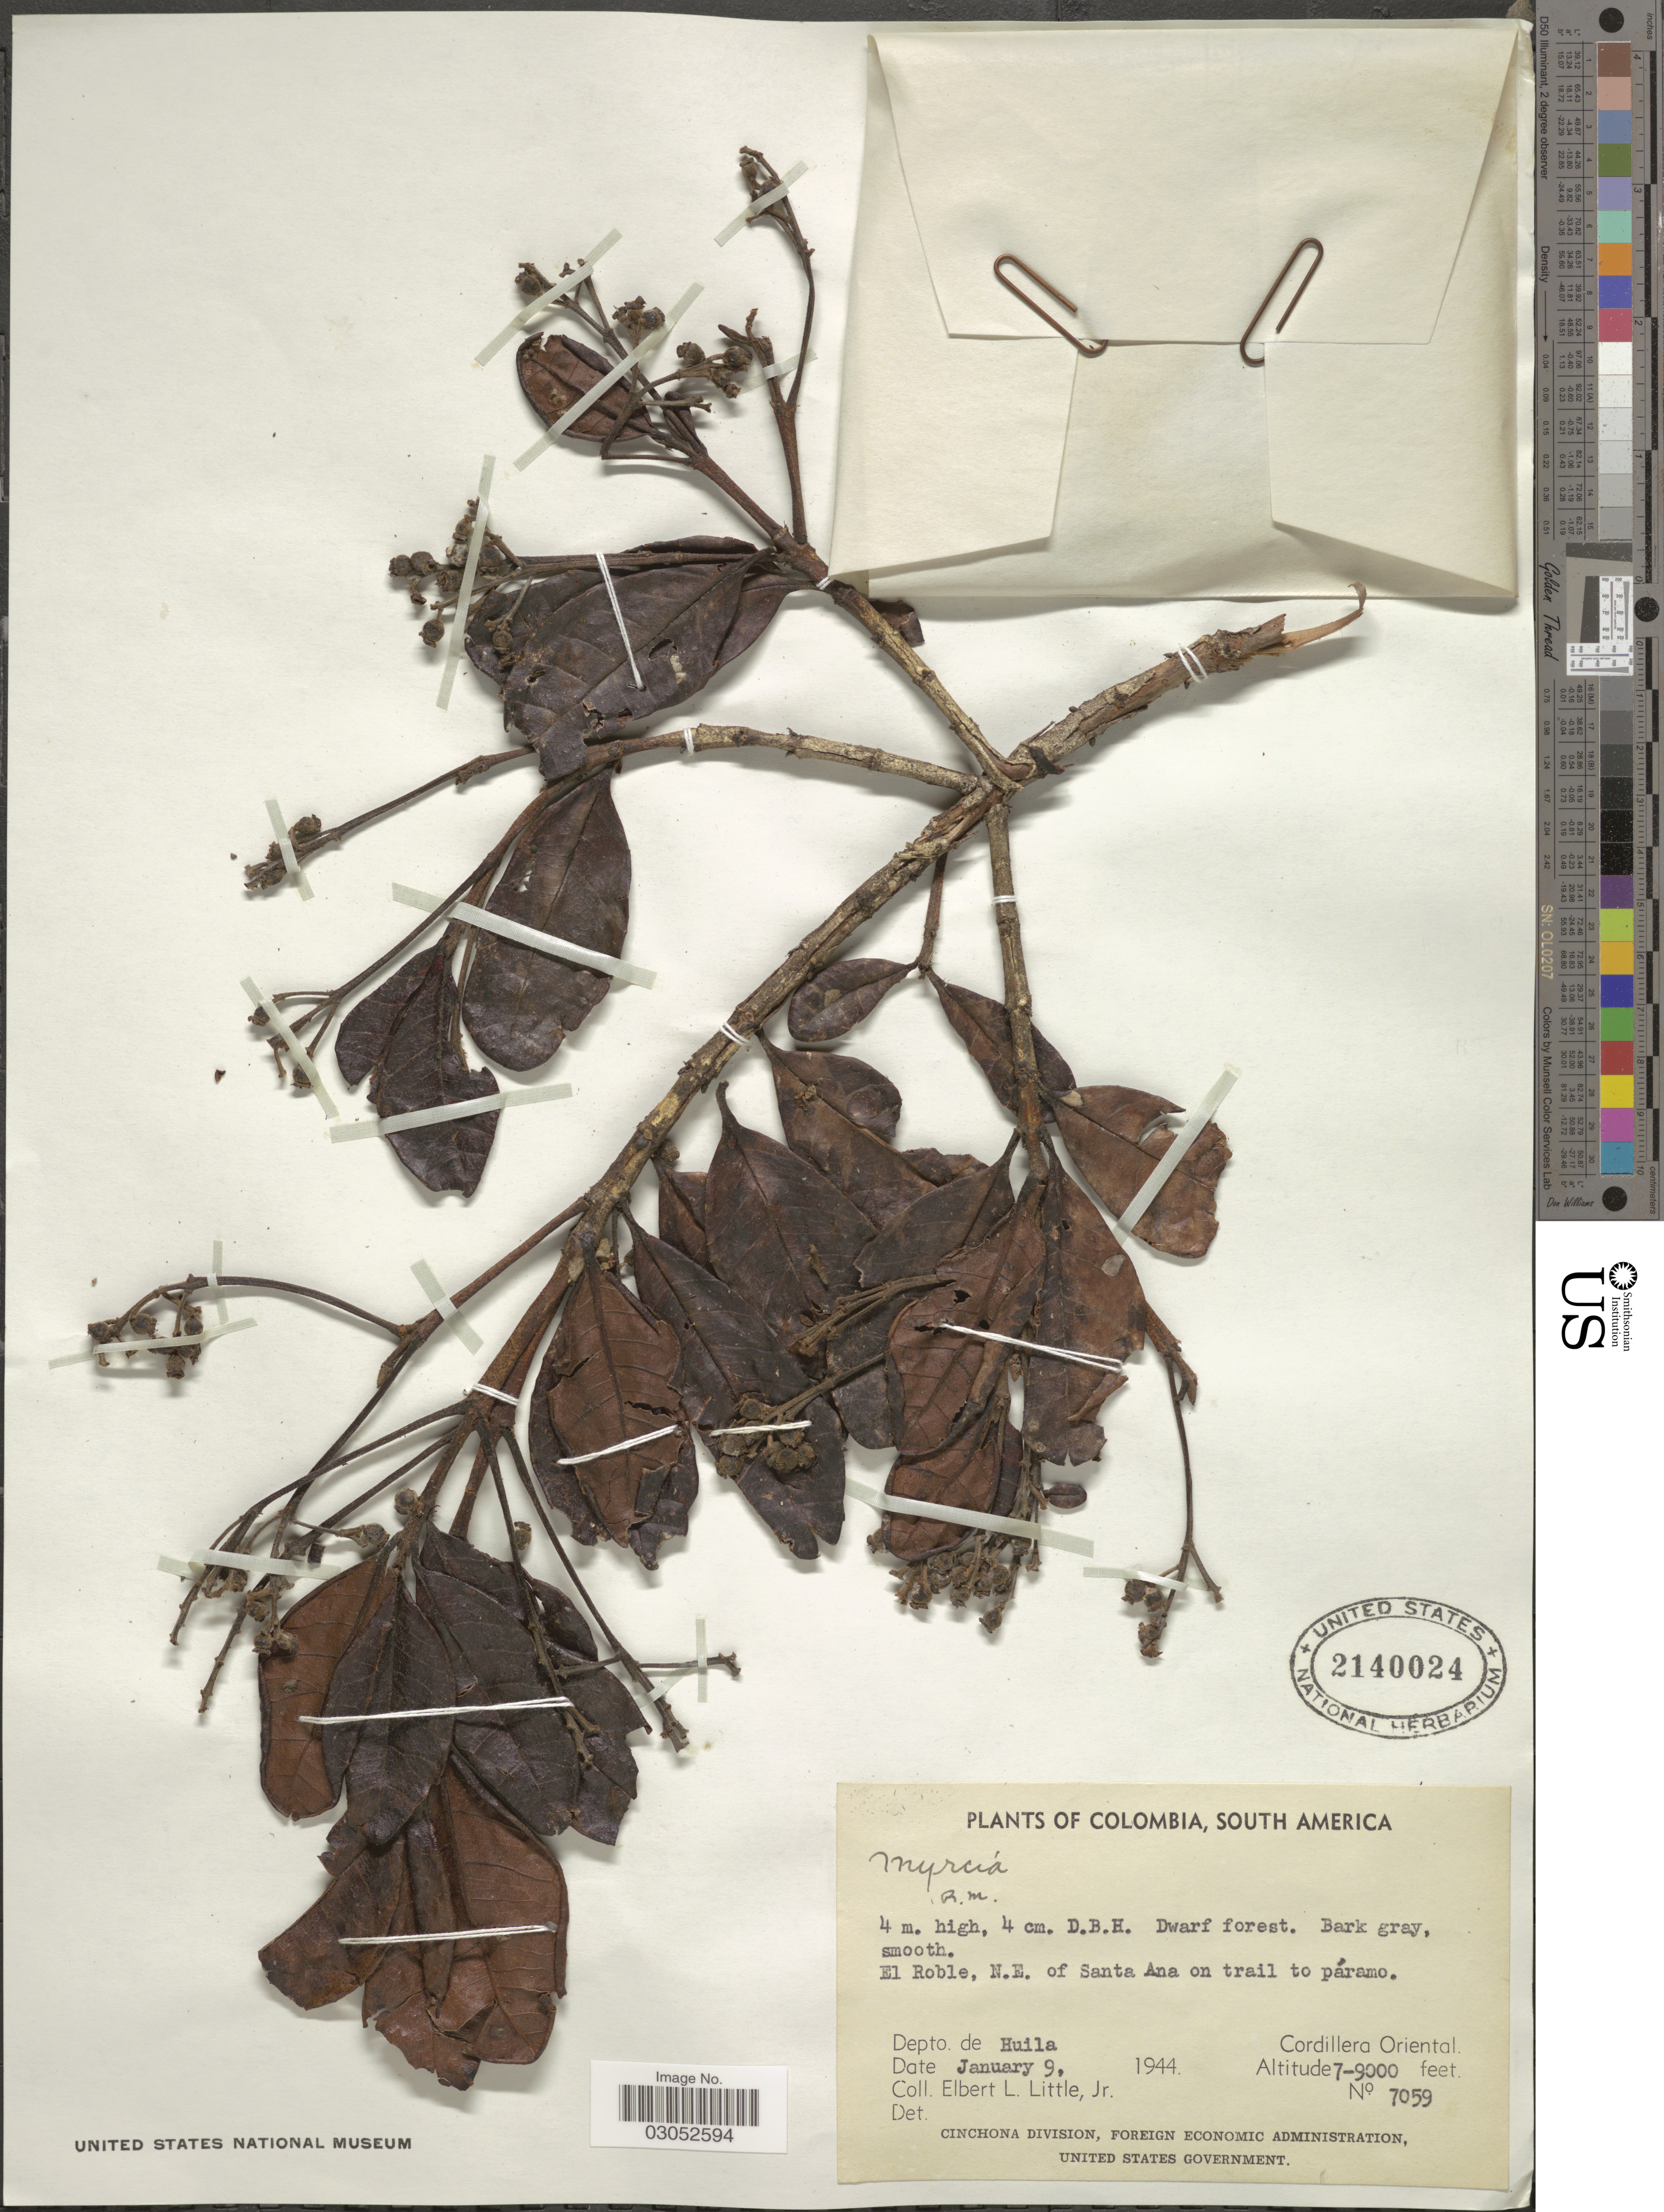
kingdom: Plantae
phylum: Tracheophyta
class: Magnoliopsida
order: Myrtales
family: Myrtaceae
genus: Myrcia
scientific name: Myrcia sp.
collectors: E. L. Little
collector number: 7059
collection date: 1944-01-09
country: Colombia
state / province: Huila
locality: El Roble, N.E. of Santa Ana on trail to páramo. Depto. de Huila. Cordillera Oriental.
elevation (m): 2134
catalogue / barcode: US 2140024